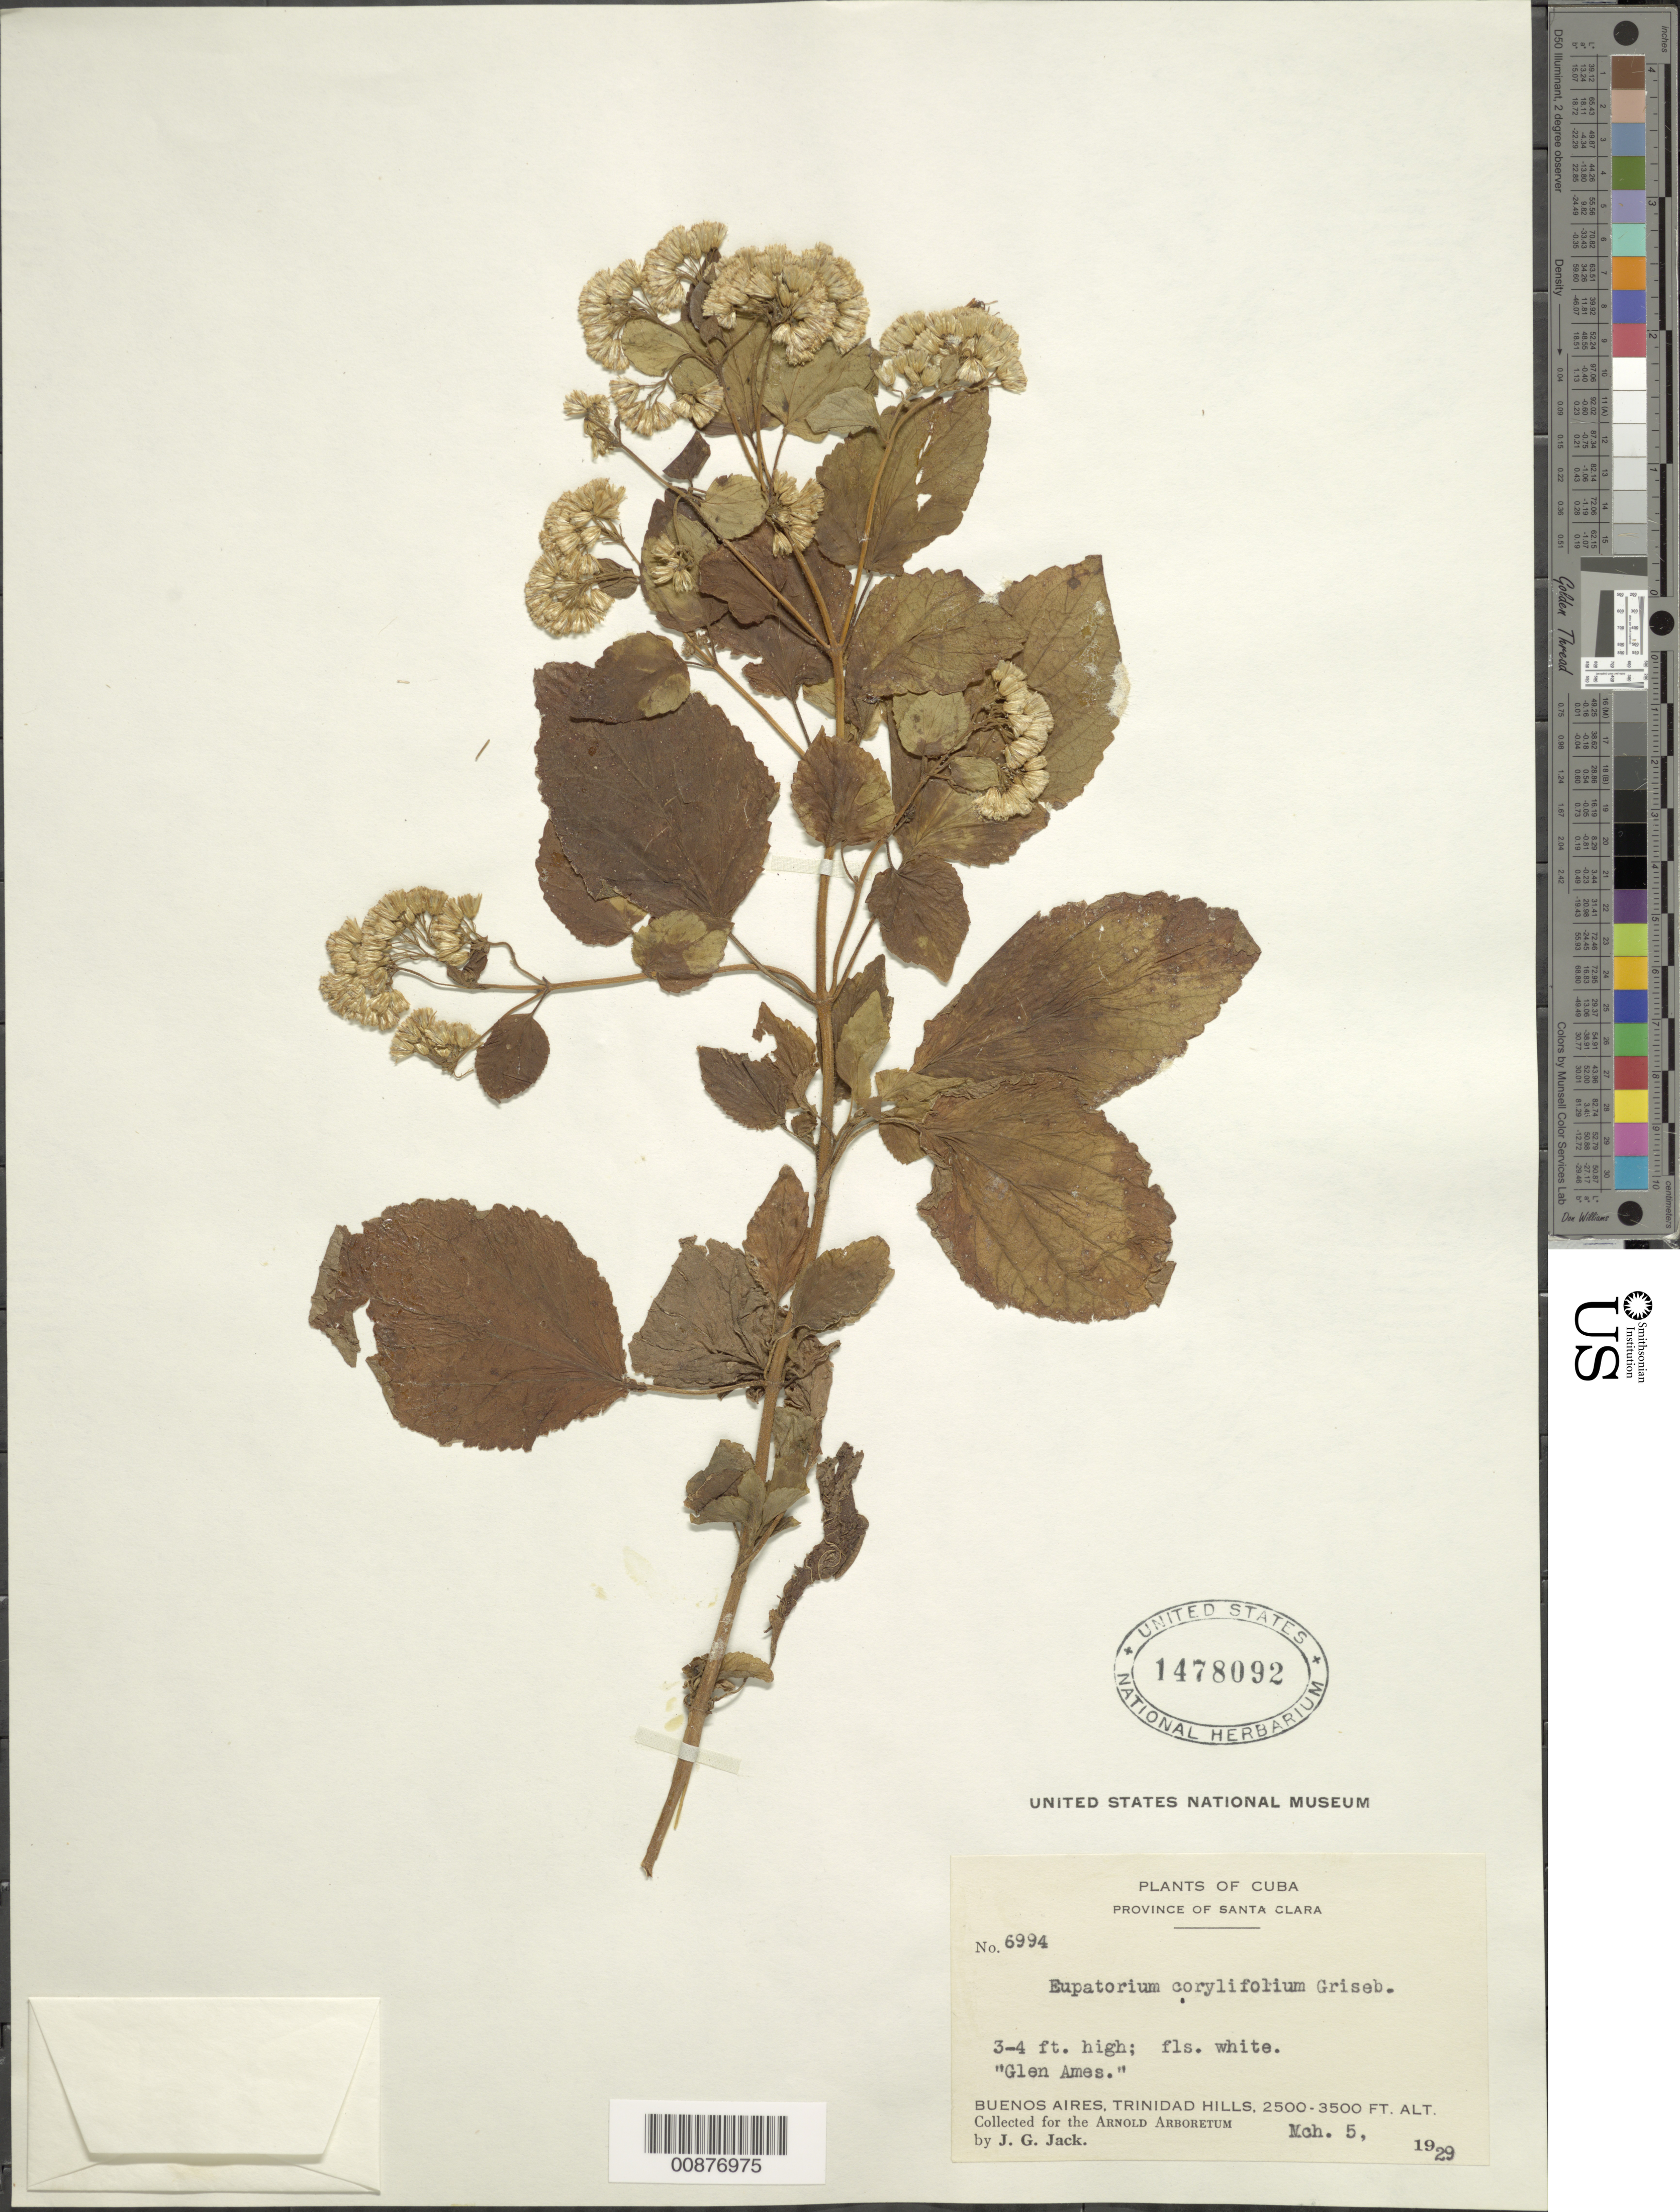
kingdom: Plantae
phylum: Tracheophyta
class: Magnoliopsida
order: Asterales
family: Asteraceae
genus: Ageratina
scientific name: Ageratina corylifolia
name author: (Griseb.) R.M. King & H. Rob.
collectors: J. G. Jack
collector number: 6994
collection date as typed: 05 Mar 1929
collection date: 1929-03-05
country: Cuba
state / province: Las Villas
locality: Buenos Aires, Trinidad Hills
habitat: Hills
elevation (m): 762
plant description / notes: Common name: Glen Ames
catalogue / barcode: US 1478092